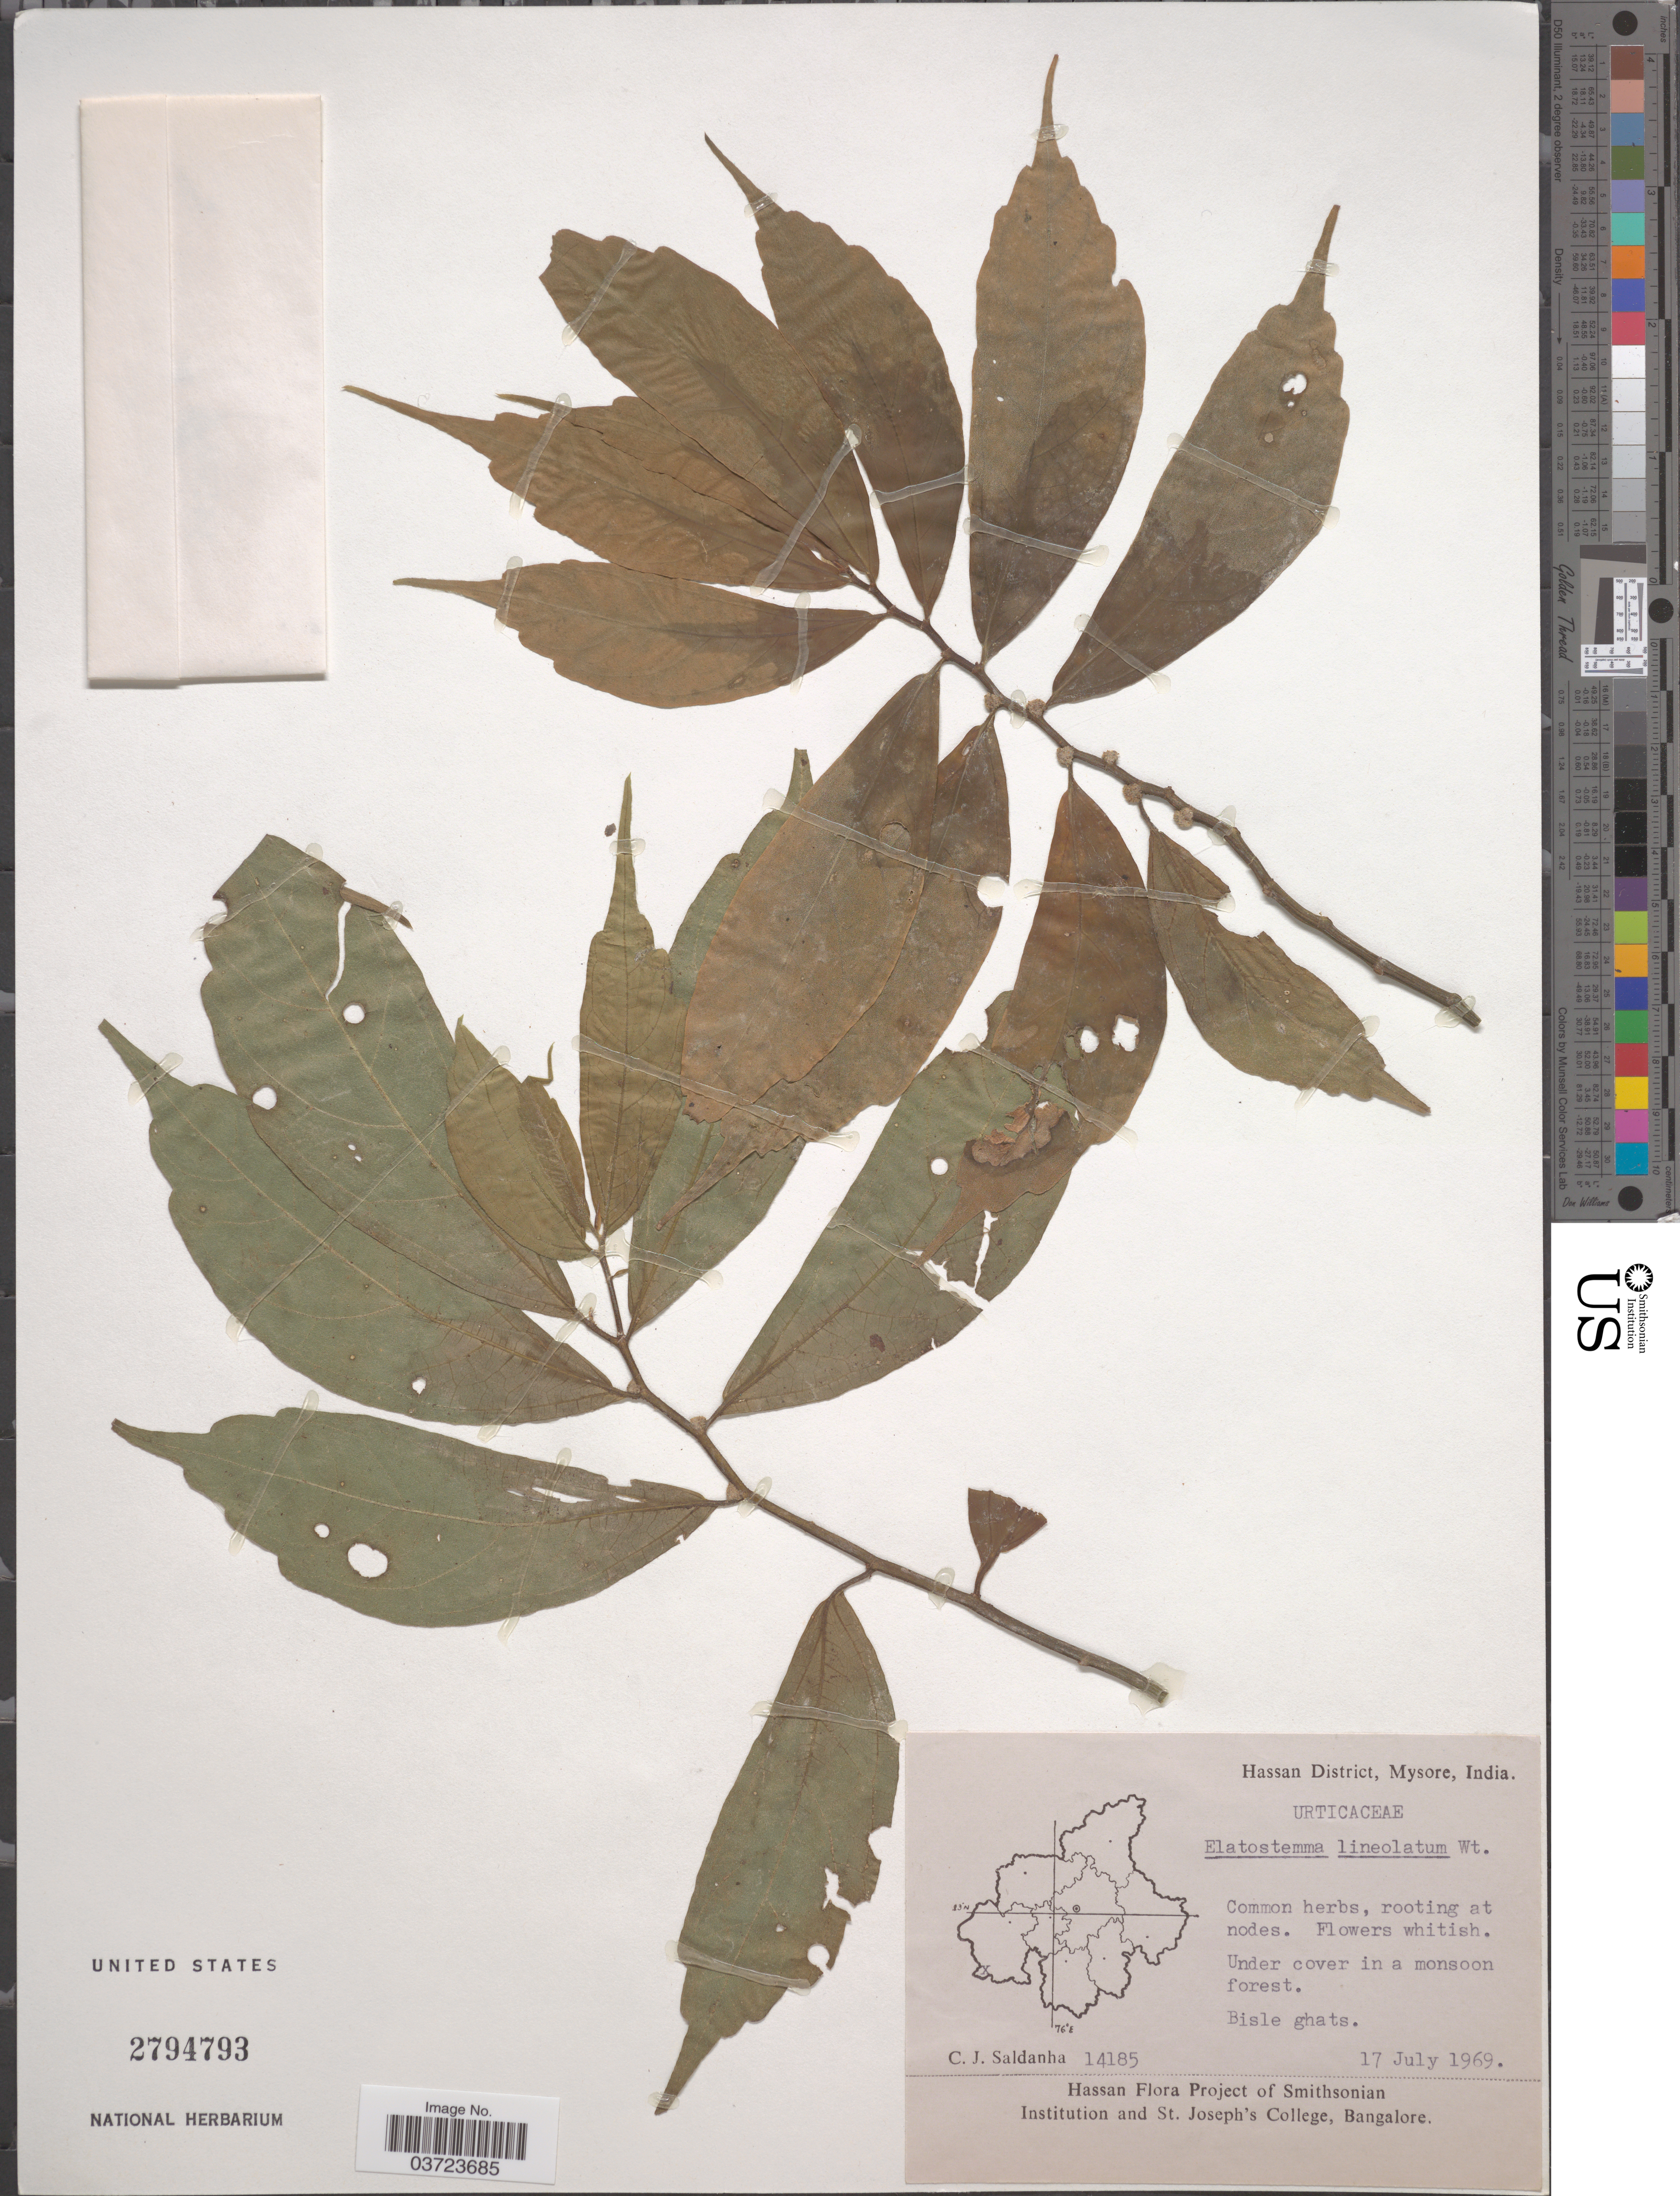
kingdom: Plantae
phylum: Tracheophyta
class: Magnoliopsida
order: Rosales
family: Urticaceae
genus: Elatostema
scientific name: Elatostema lineolatum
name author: Wight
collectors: C. J. Saldanha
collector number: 14185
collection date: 1969-07-17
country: India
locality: Hassan District, Mysore. Bisle ghats.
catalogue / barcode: US 2794793